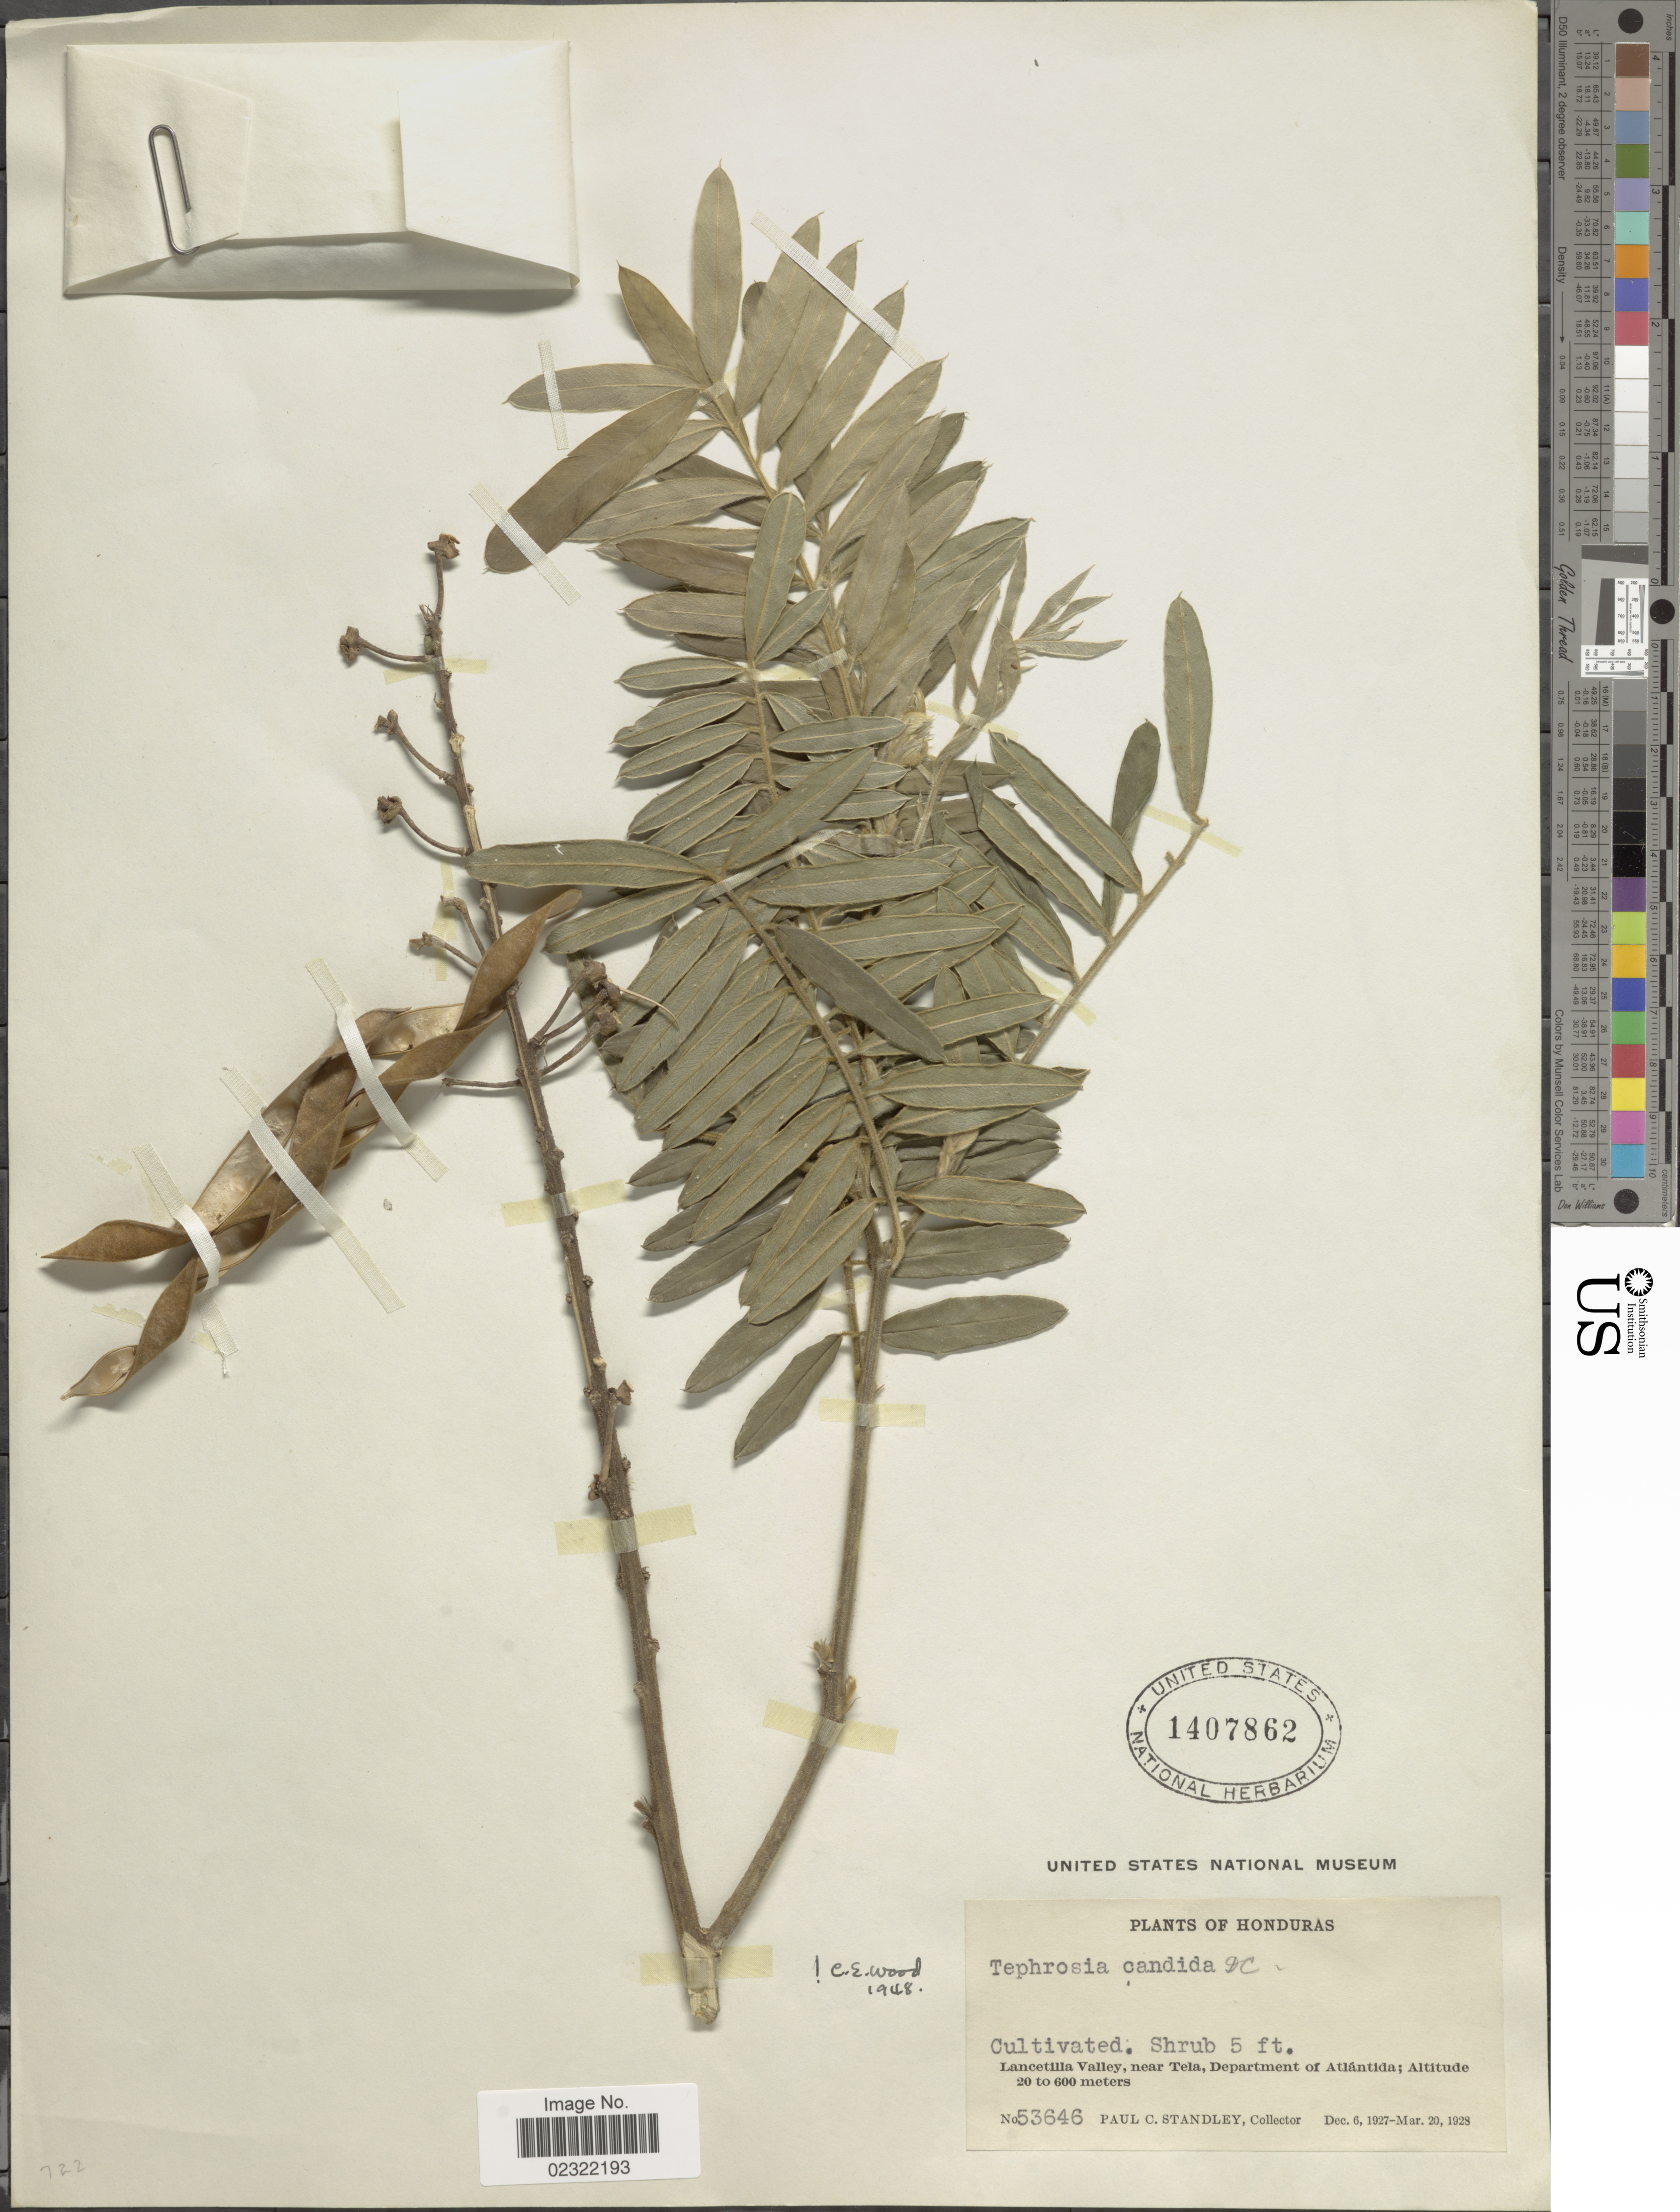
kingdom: Plantae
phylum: Tracheophyta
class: Magnoliopsida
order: Fabales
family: Fabaceae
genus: Tephrosia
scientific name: Tephrosia candida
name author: DC.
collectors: P. C. Standley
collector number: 53646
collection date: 1927-12-06/1928-03-20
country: Honduras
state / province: Atlántida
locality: Lancetilla Valley, near Tela, Department of Atlántida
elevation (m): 20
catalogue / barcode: US 1407862